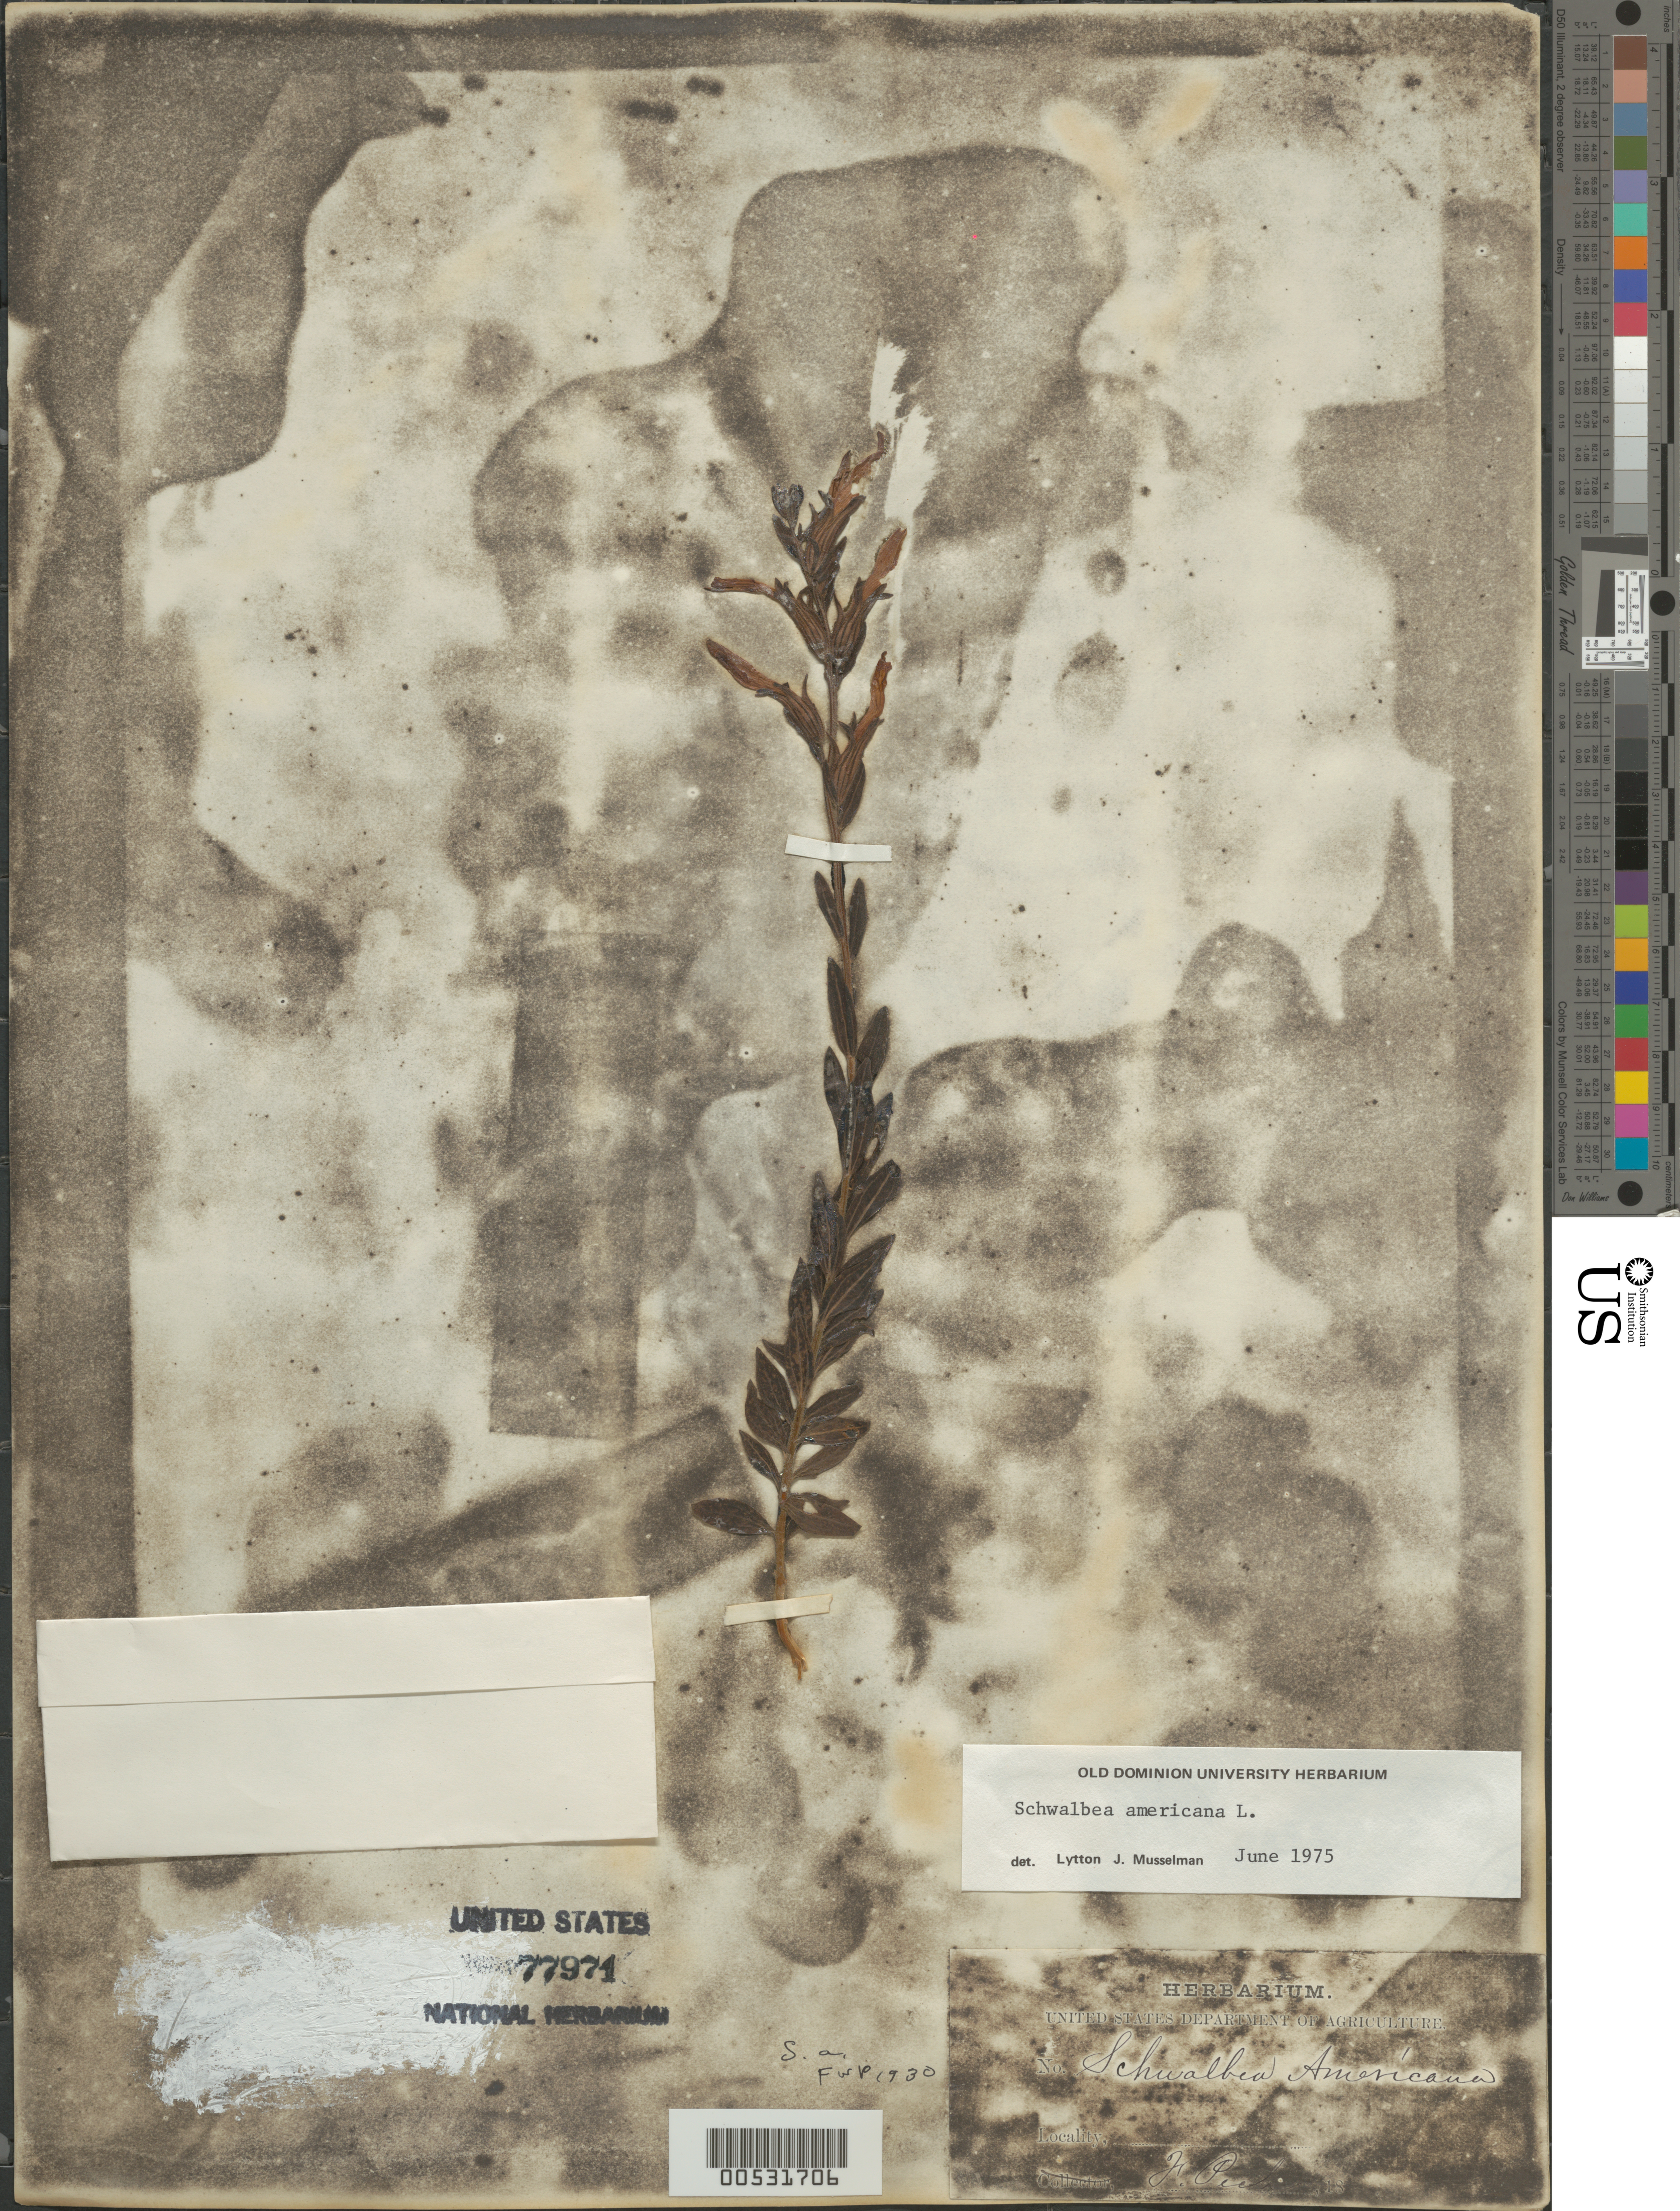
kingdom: Plantae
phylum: Tracheophyta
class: Magnoliopsida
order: Lamiales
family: Orobanchaceae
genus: Schwalbea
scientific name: Schwalbea americana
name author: L.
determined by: Musselman, Lytton J.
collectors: F. Peck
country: United States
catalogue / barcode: US 77971